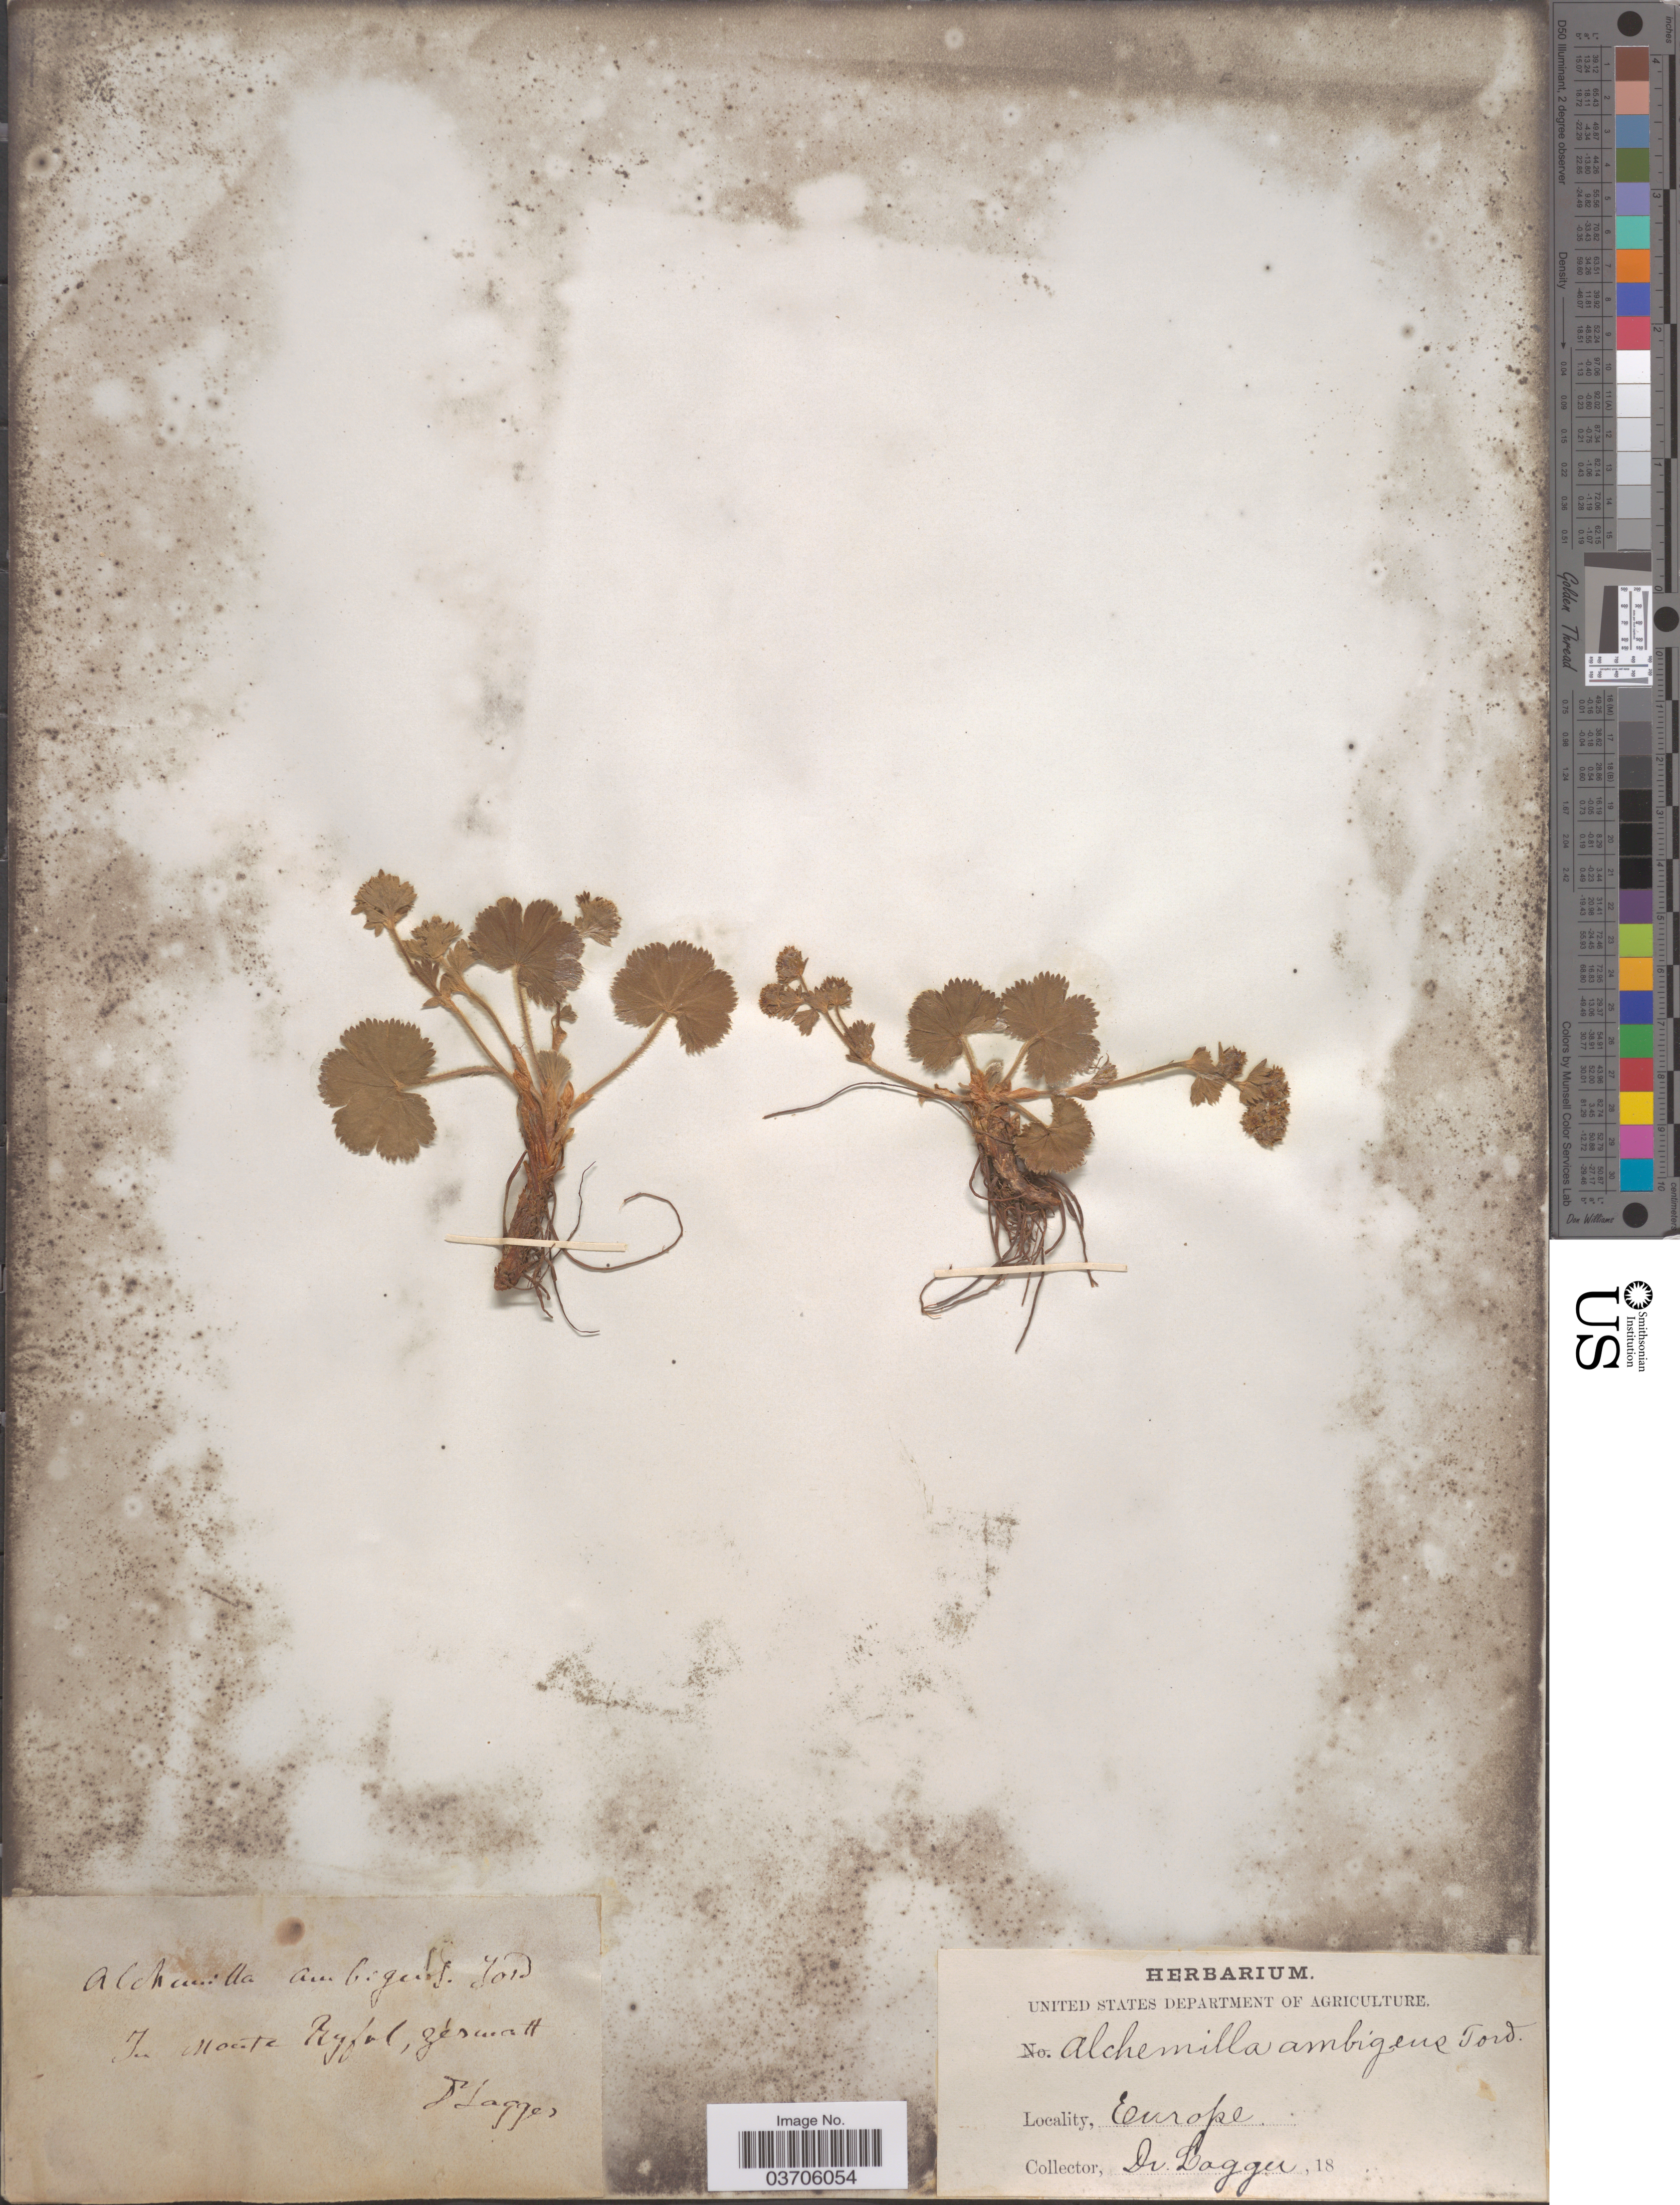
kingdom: Plantae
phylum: Tracheophyta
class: Magnoliopsida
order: Rosales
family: Rosaceae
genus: Alchemilla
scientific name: Alchemilla ambigens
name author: Jord. ex Nyman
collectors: F. J. Lagger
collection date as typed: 18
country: Switzerland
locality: In monte Ryful, Zérmatt. Europe.